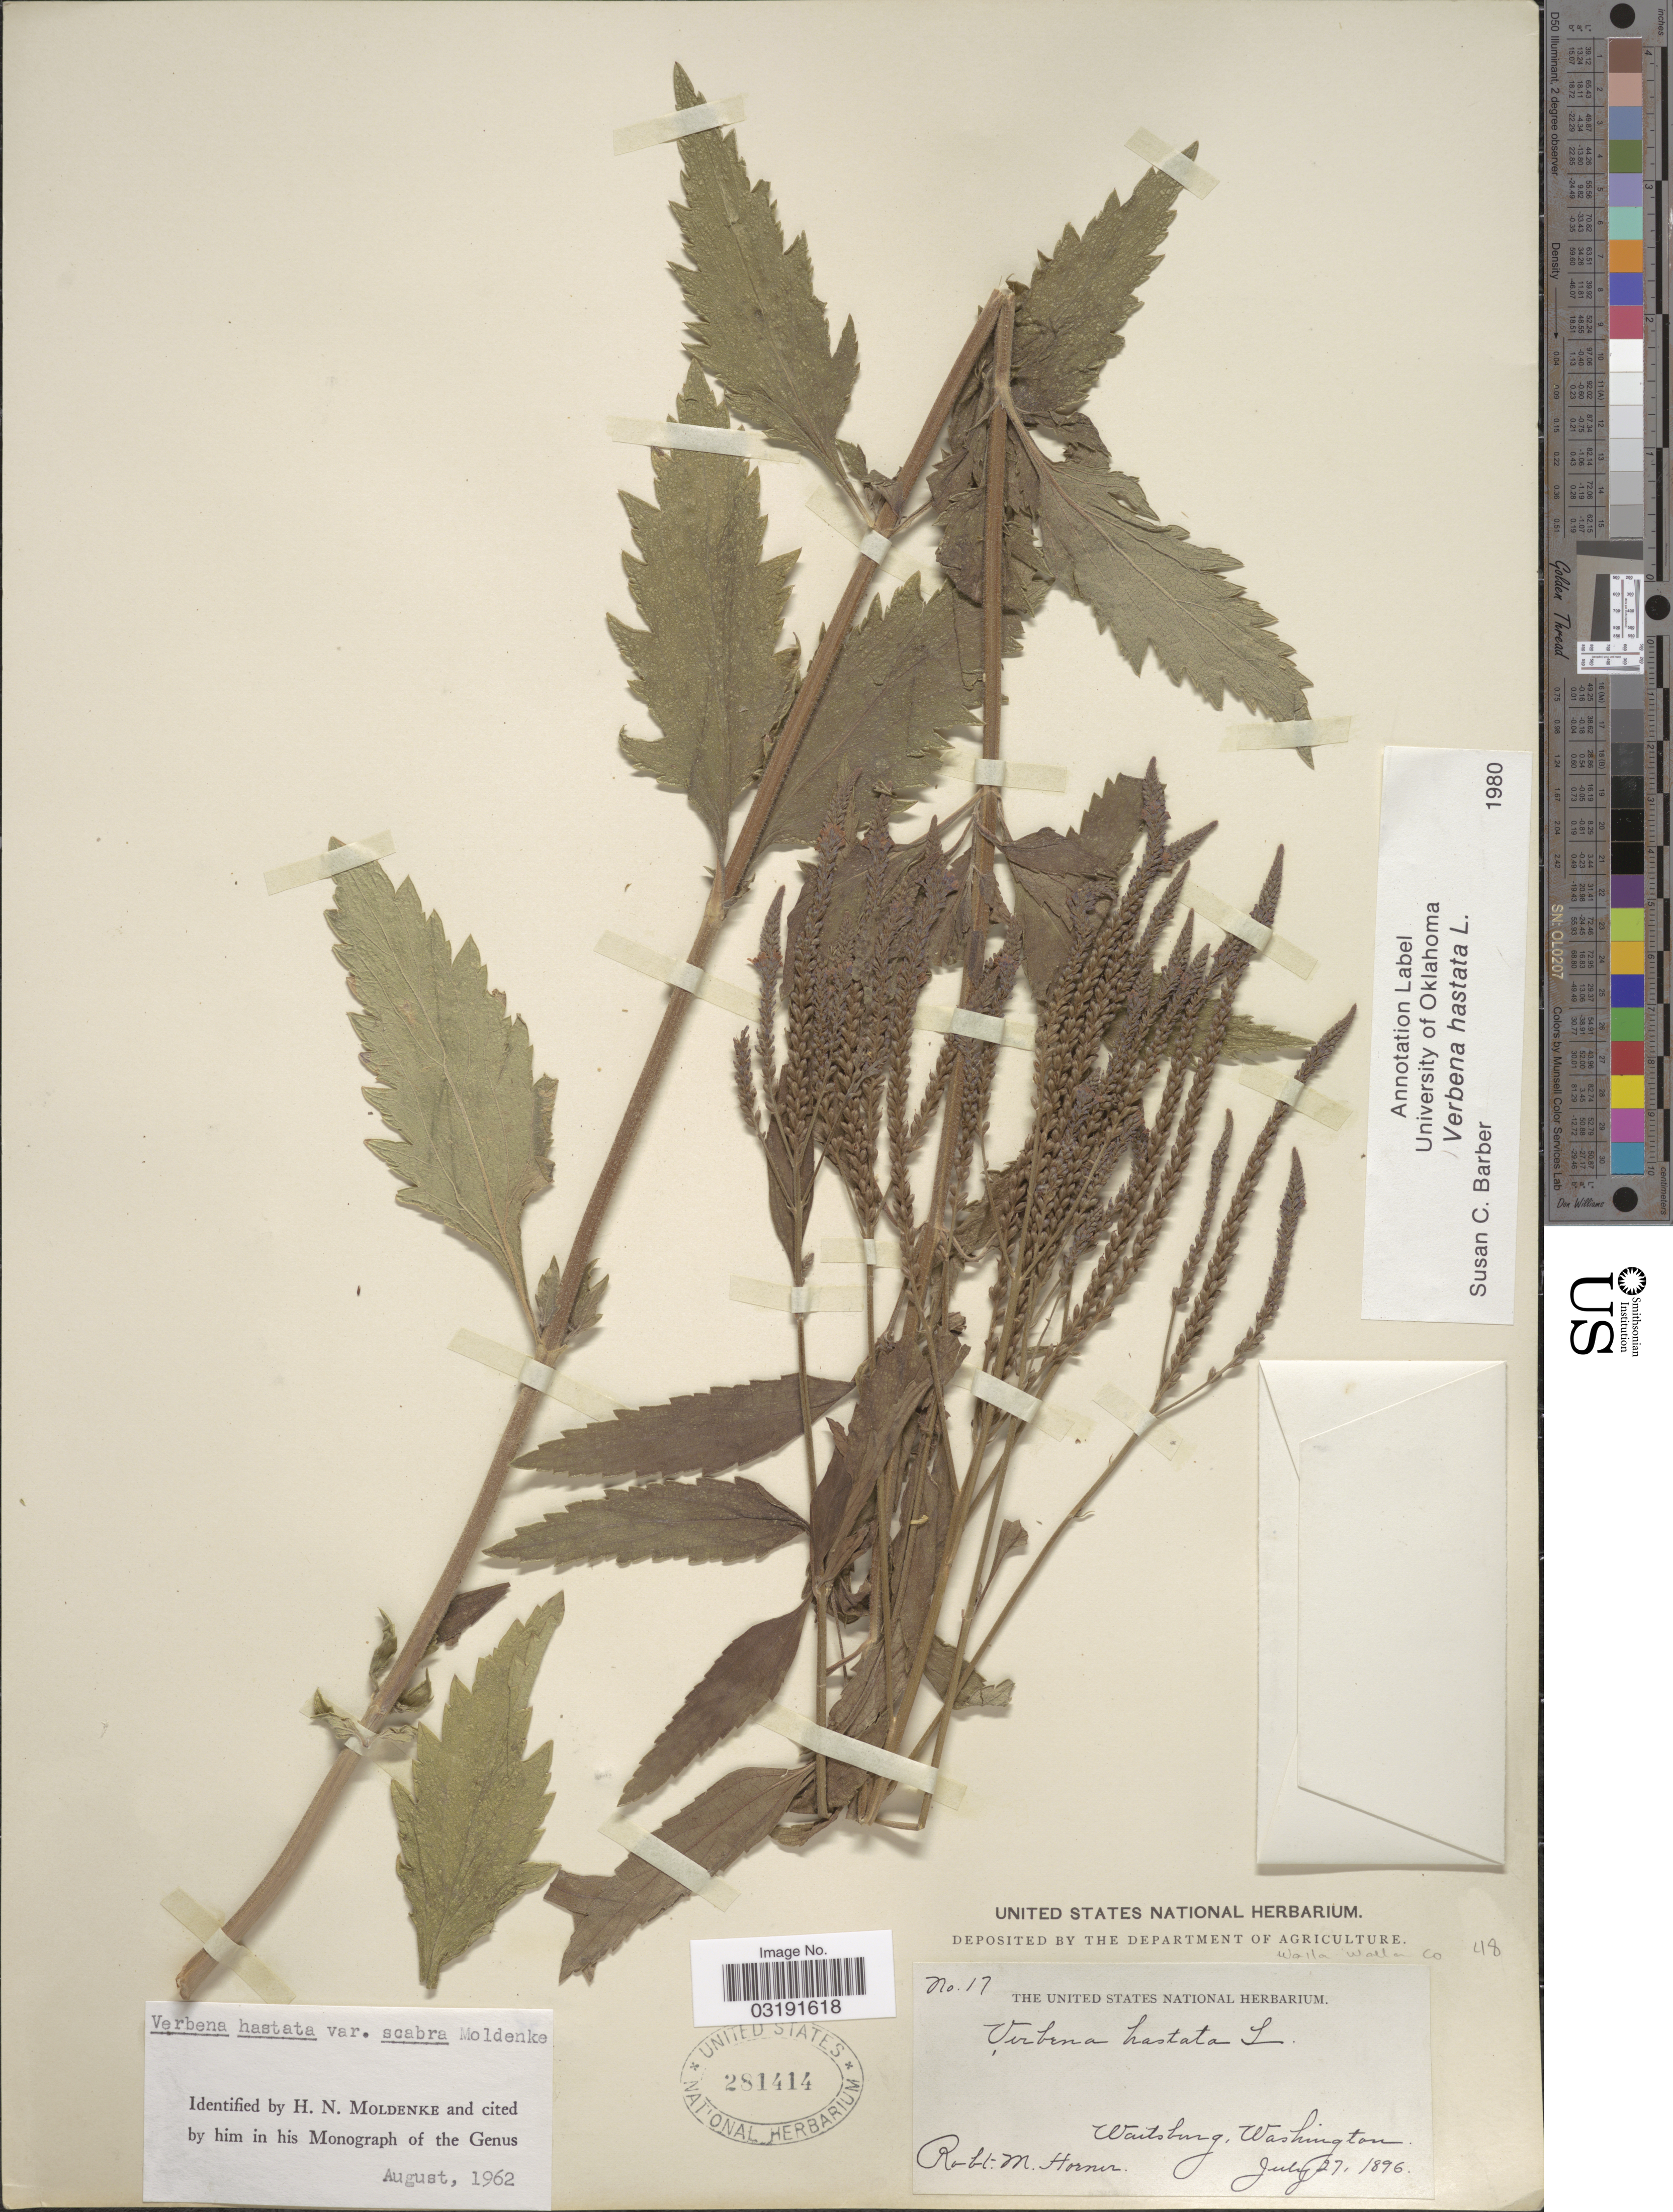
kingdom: Plantae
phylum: Tracheophyta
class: Magnoliopsida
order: Lamiales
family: Verbenaceae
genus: Verbena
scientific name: Verbena hastata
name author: L.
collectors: R. Horner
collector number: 17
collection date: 1896-07-27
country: United States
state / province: Washington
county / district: Walla Walla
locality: Waitsburg, Walla Walla Co.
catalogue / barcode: US 281414